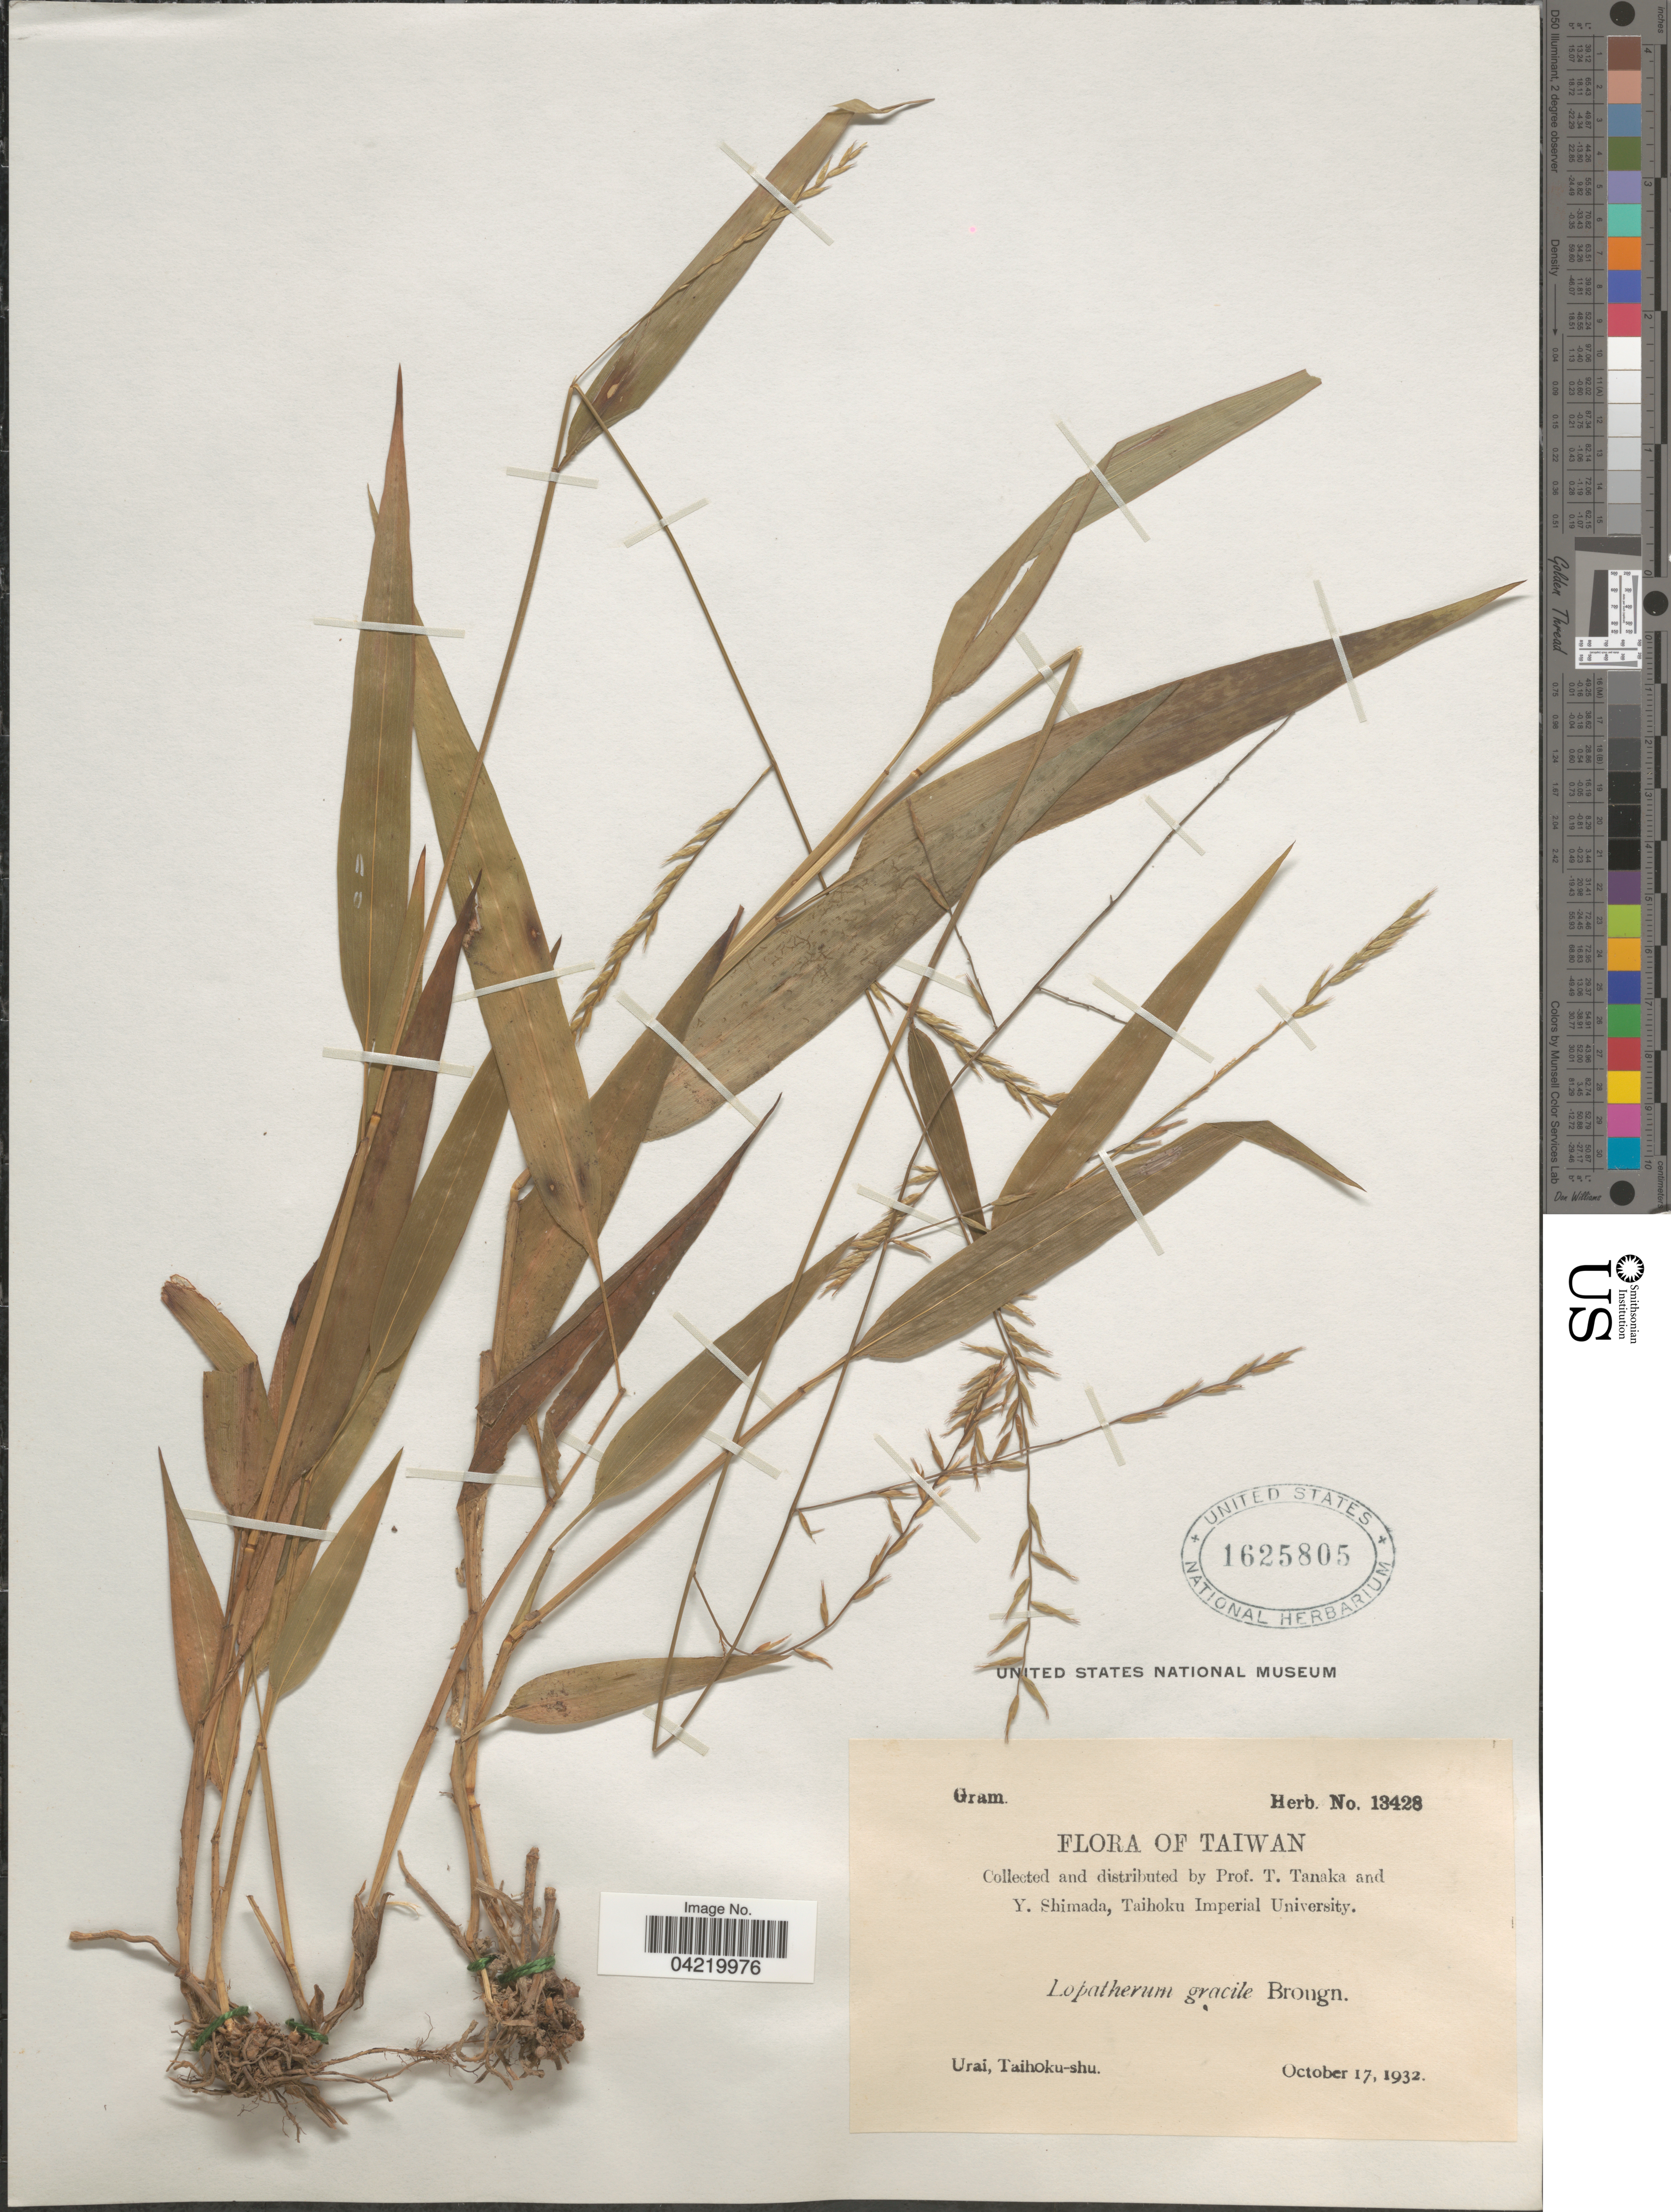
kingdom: Plantae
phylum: Tracheophyta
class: Liliopsida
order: Poales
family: Poaceae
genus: Lophatherum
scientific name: Lophatherum gracile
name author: Brongn.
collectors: T. Tanaka & Y. Shimada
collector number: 13428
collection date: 1932-10-17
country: Taiwan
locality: Urai, Taihoku-shu.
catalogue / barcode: US 1625805